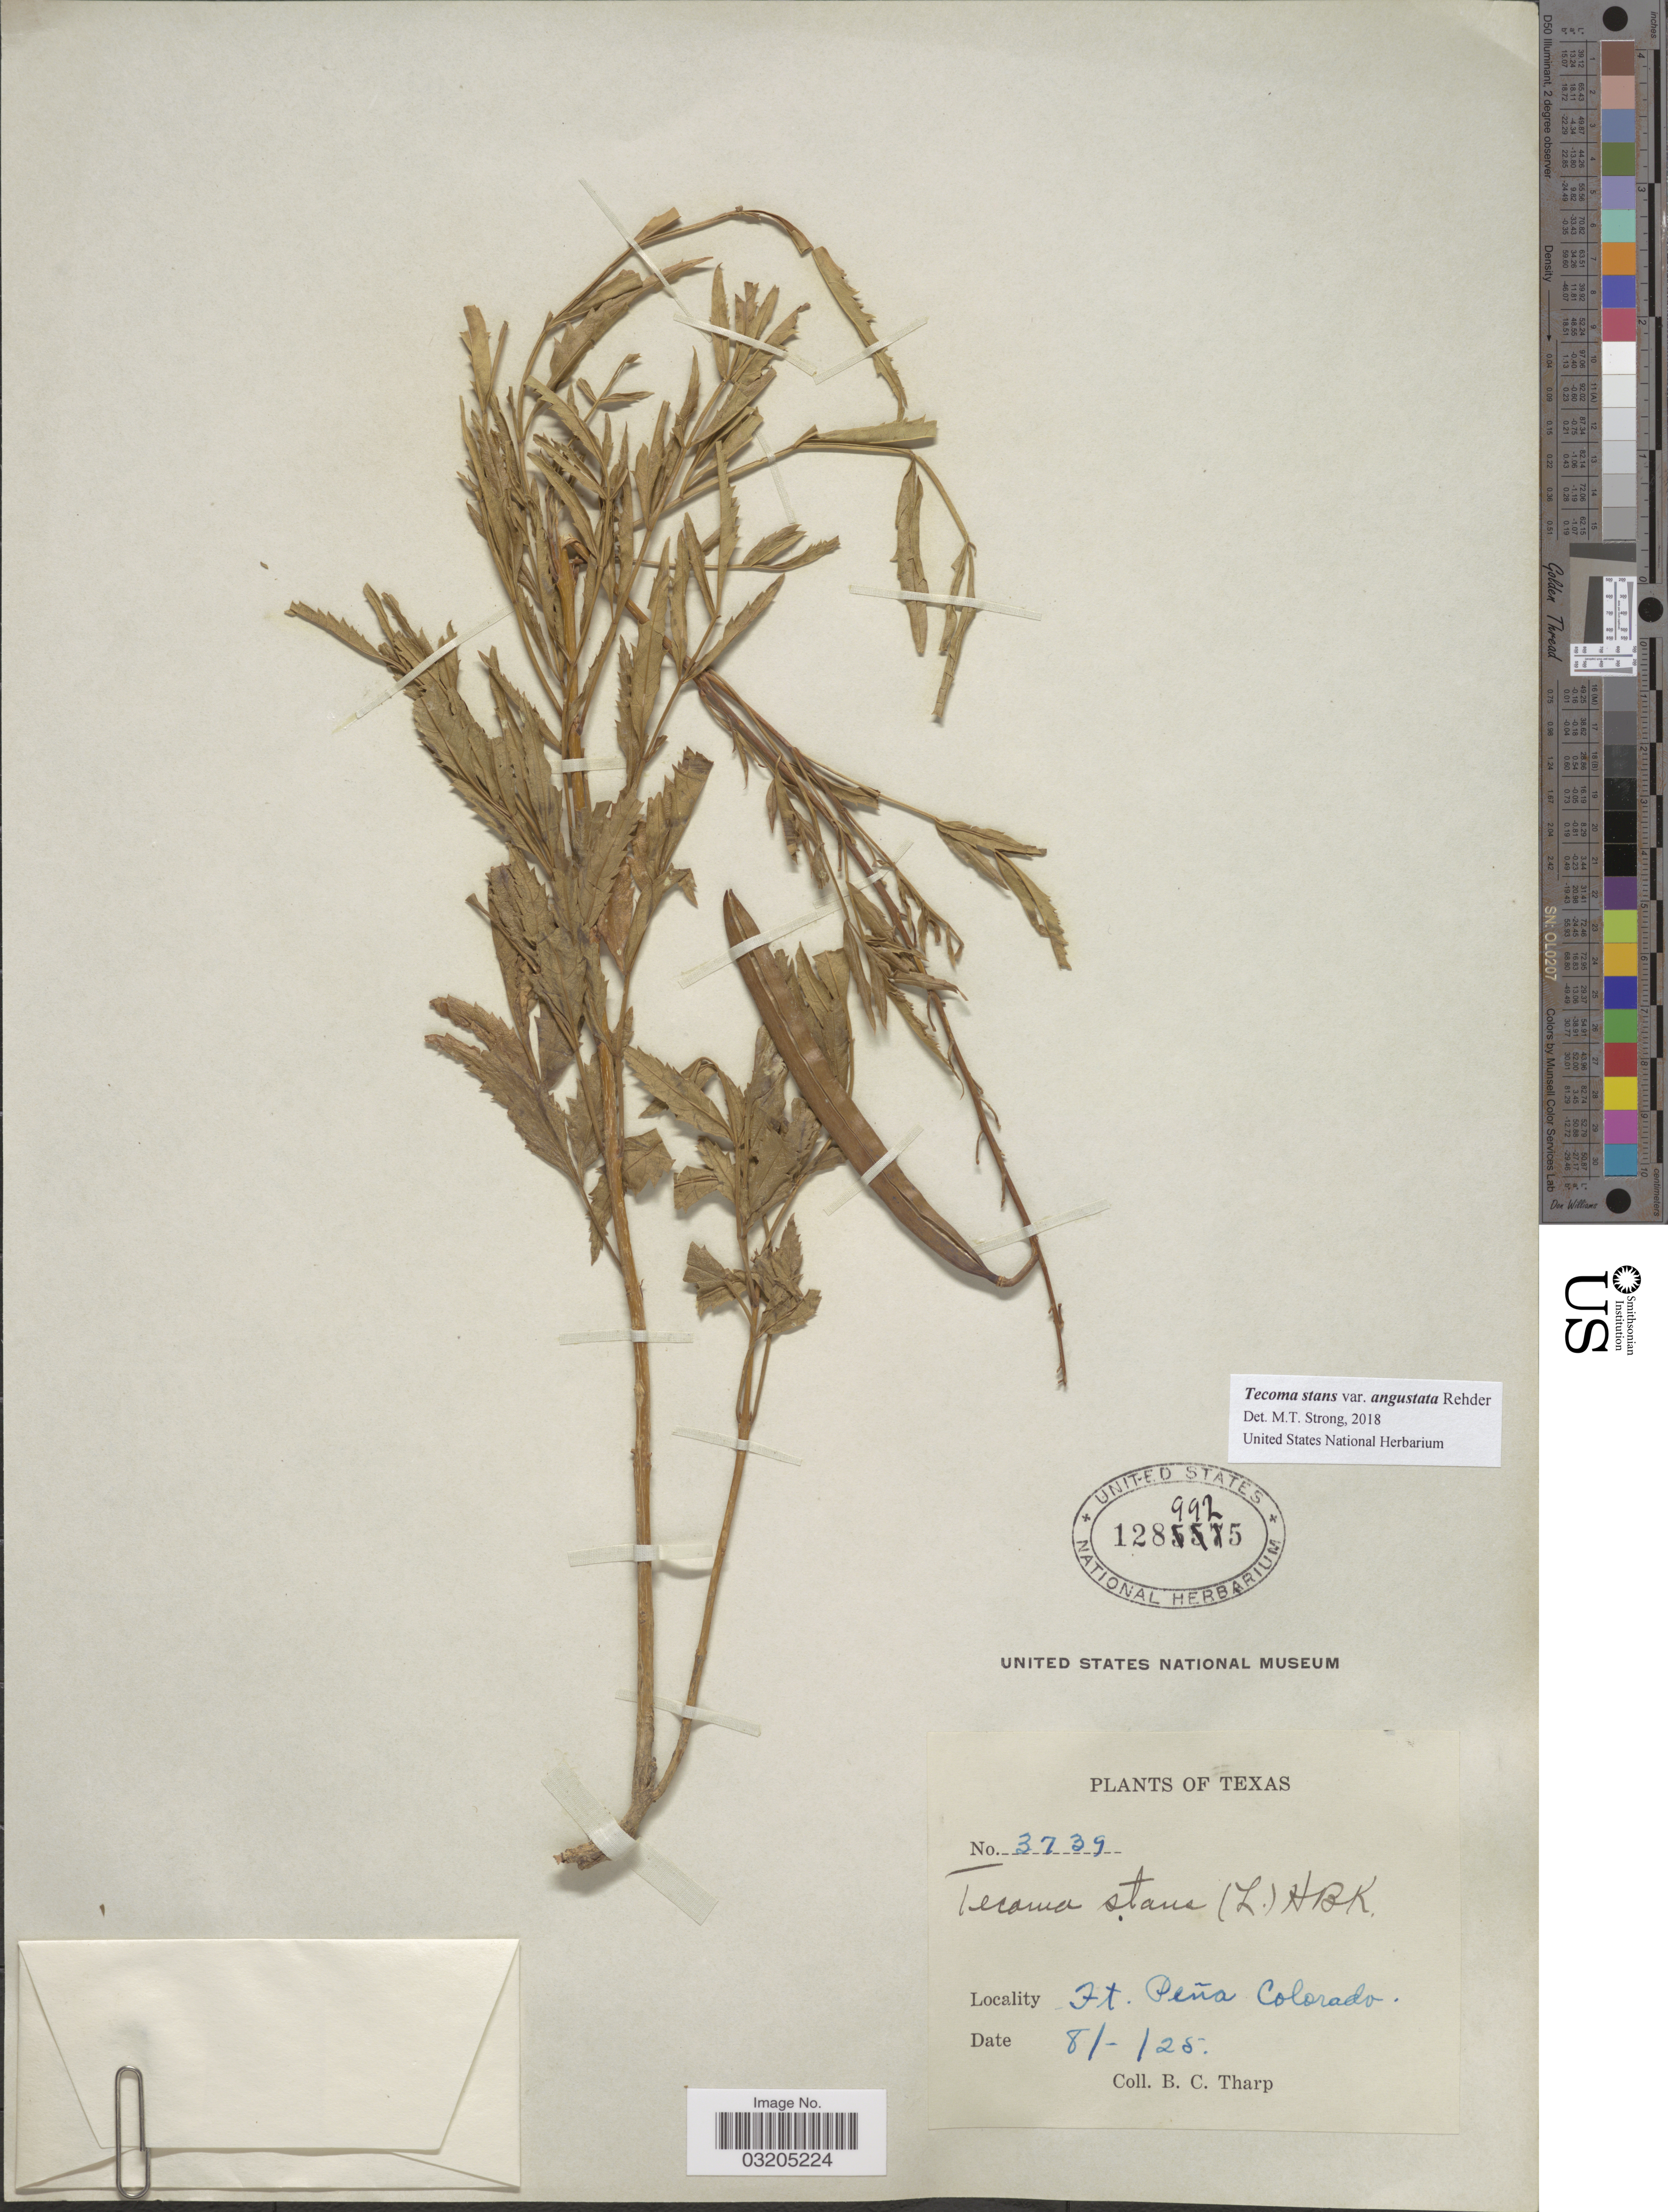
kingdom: Plantae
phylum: Tracheophyta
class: Magnoliopsida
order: Lamiales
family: Bignoniaceae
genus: Tecoma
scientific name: Tecoma stans var. angustata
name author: Rehder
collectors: B. C. Tharp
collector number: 3739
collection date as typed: Transcribed d/m/y: /8/25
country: United States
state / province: Texas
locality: Ft. Peña Colorado.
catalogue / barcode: US 1289925